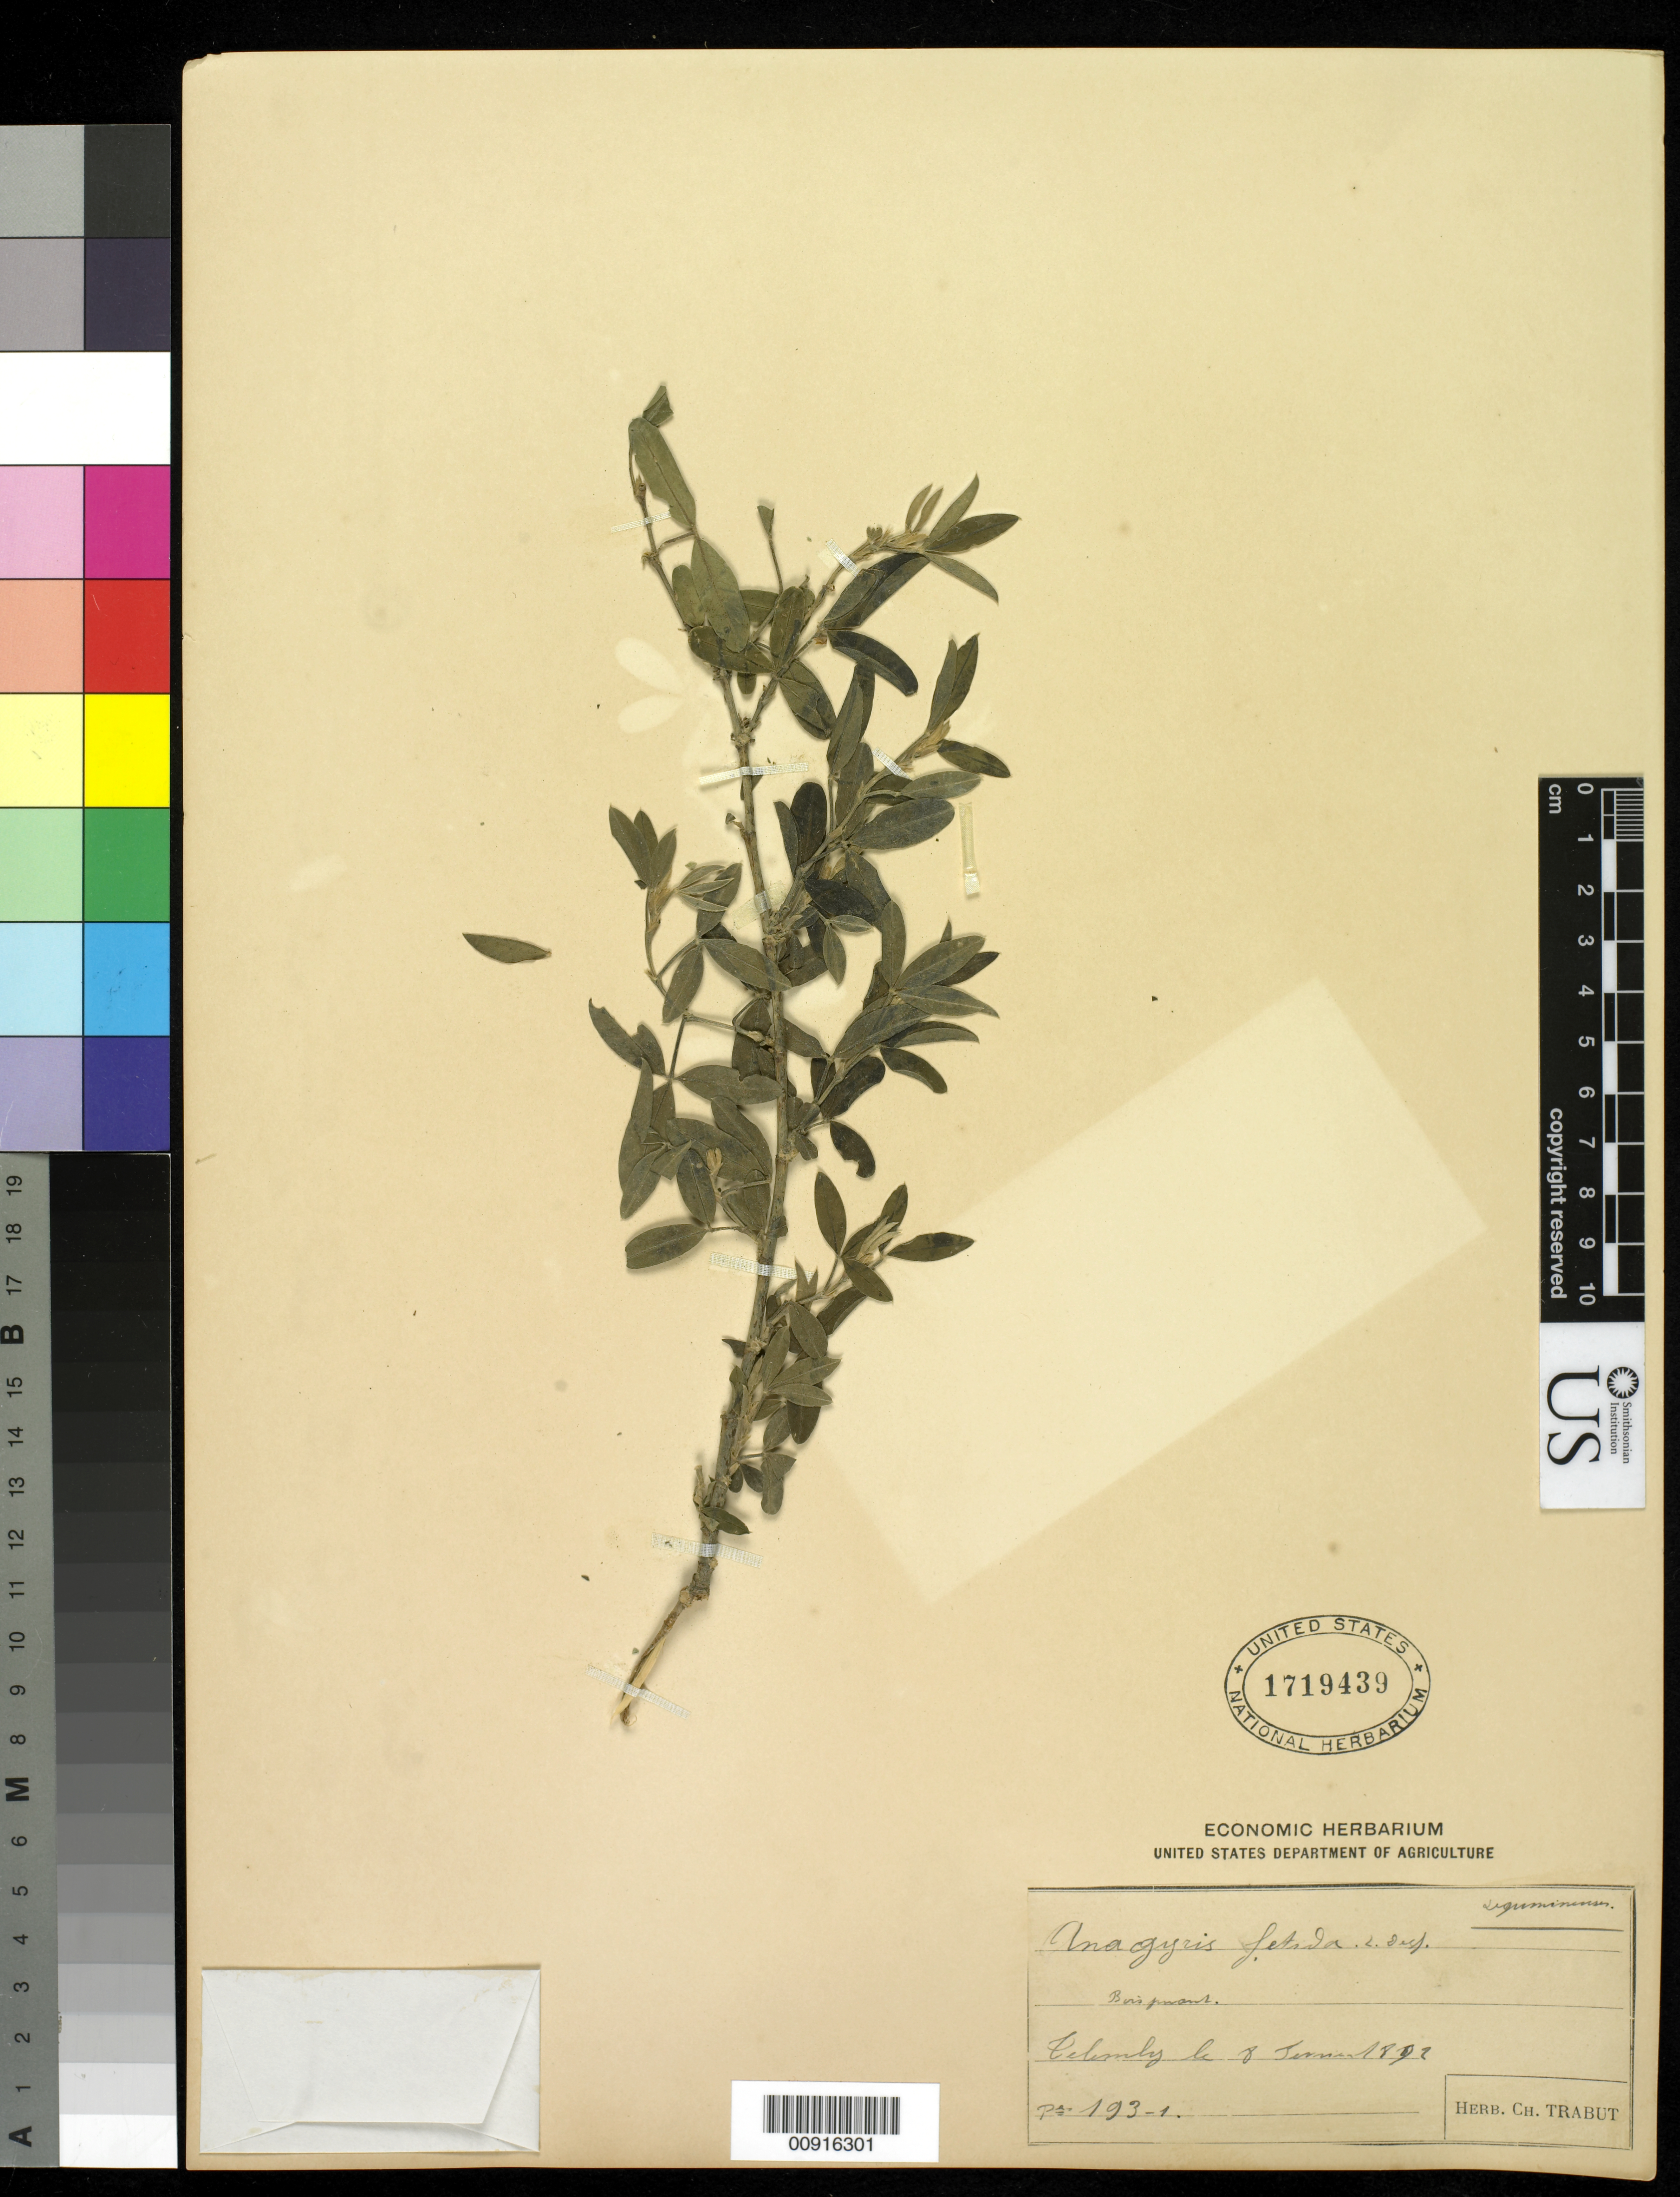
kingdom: Plantae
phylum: Tracheophyta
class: Magnoliopsida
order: Fabales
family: Fabaceae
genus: Anagyris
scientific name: Anagyris foetida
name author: L.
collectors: L. Trabut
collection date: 1852-06-08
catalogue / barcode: US 1719439